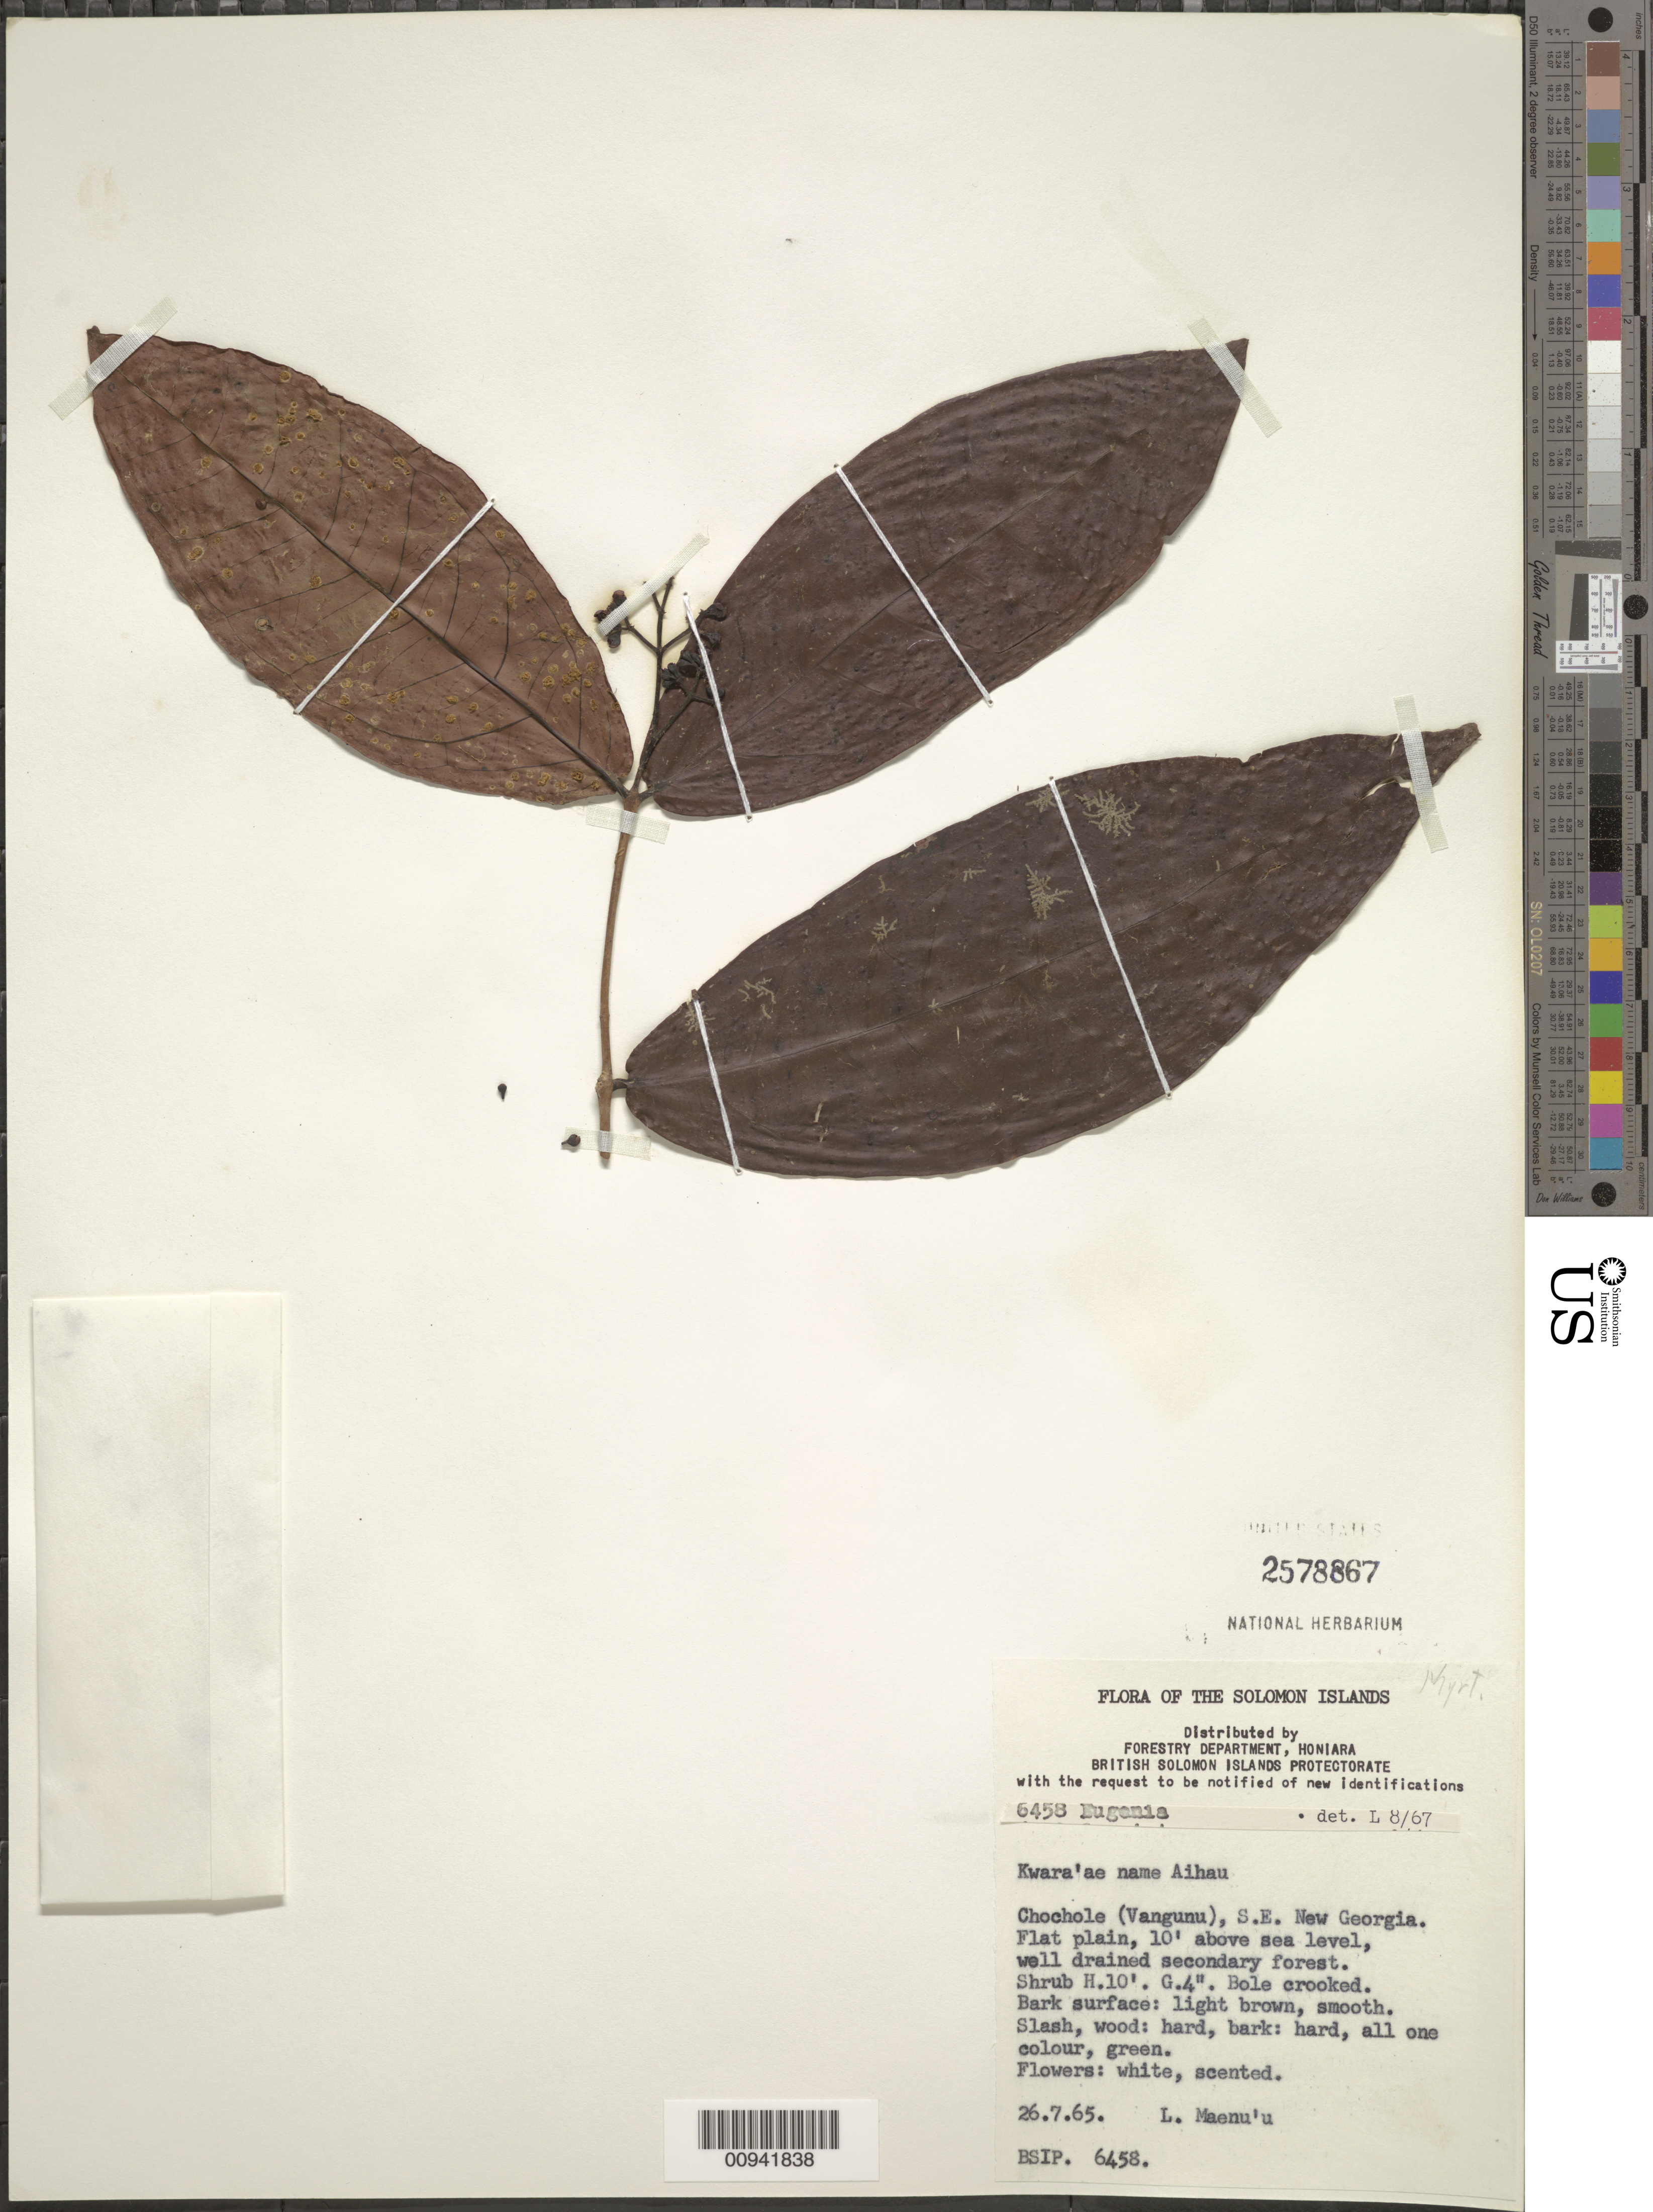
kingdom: Plantae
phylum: Tracheophyta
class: Magnoliopsida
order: Myrtales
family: Myrtaceae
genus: Syzygium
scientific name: Syzygium nemorale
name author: Merr. & L.M. Perry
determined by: Craven, L. A.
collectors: L. Maenu'u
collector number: BSIP 6458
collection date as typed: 26 Jul 1965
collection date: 1965-07-26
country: Solomon Islands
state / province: Western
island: Vangunu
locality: Chochole (Vangunu), S.E. New Georgia.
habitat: Flat plain, well drained secondary forest.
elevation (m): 3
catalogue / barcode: US 2578867